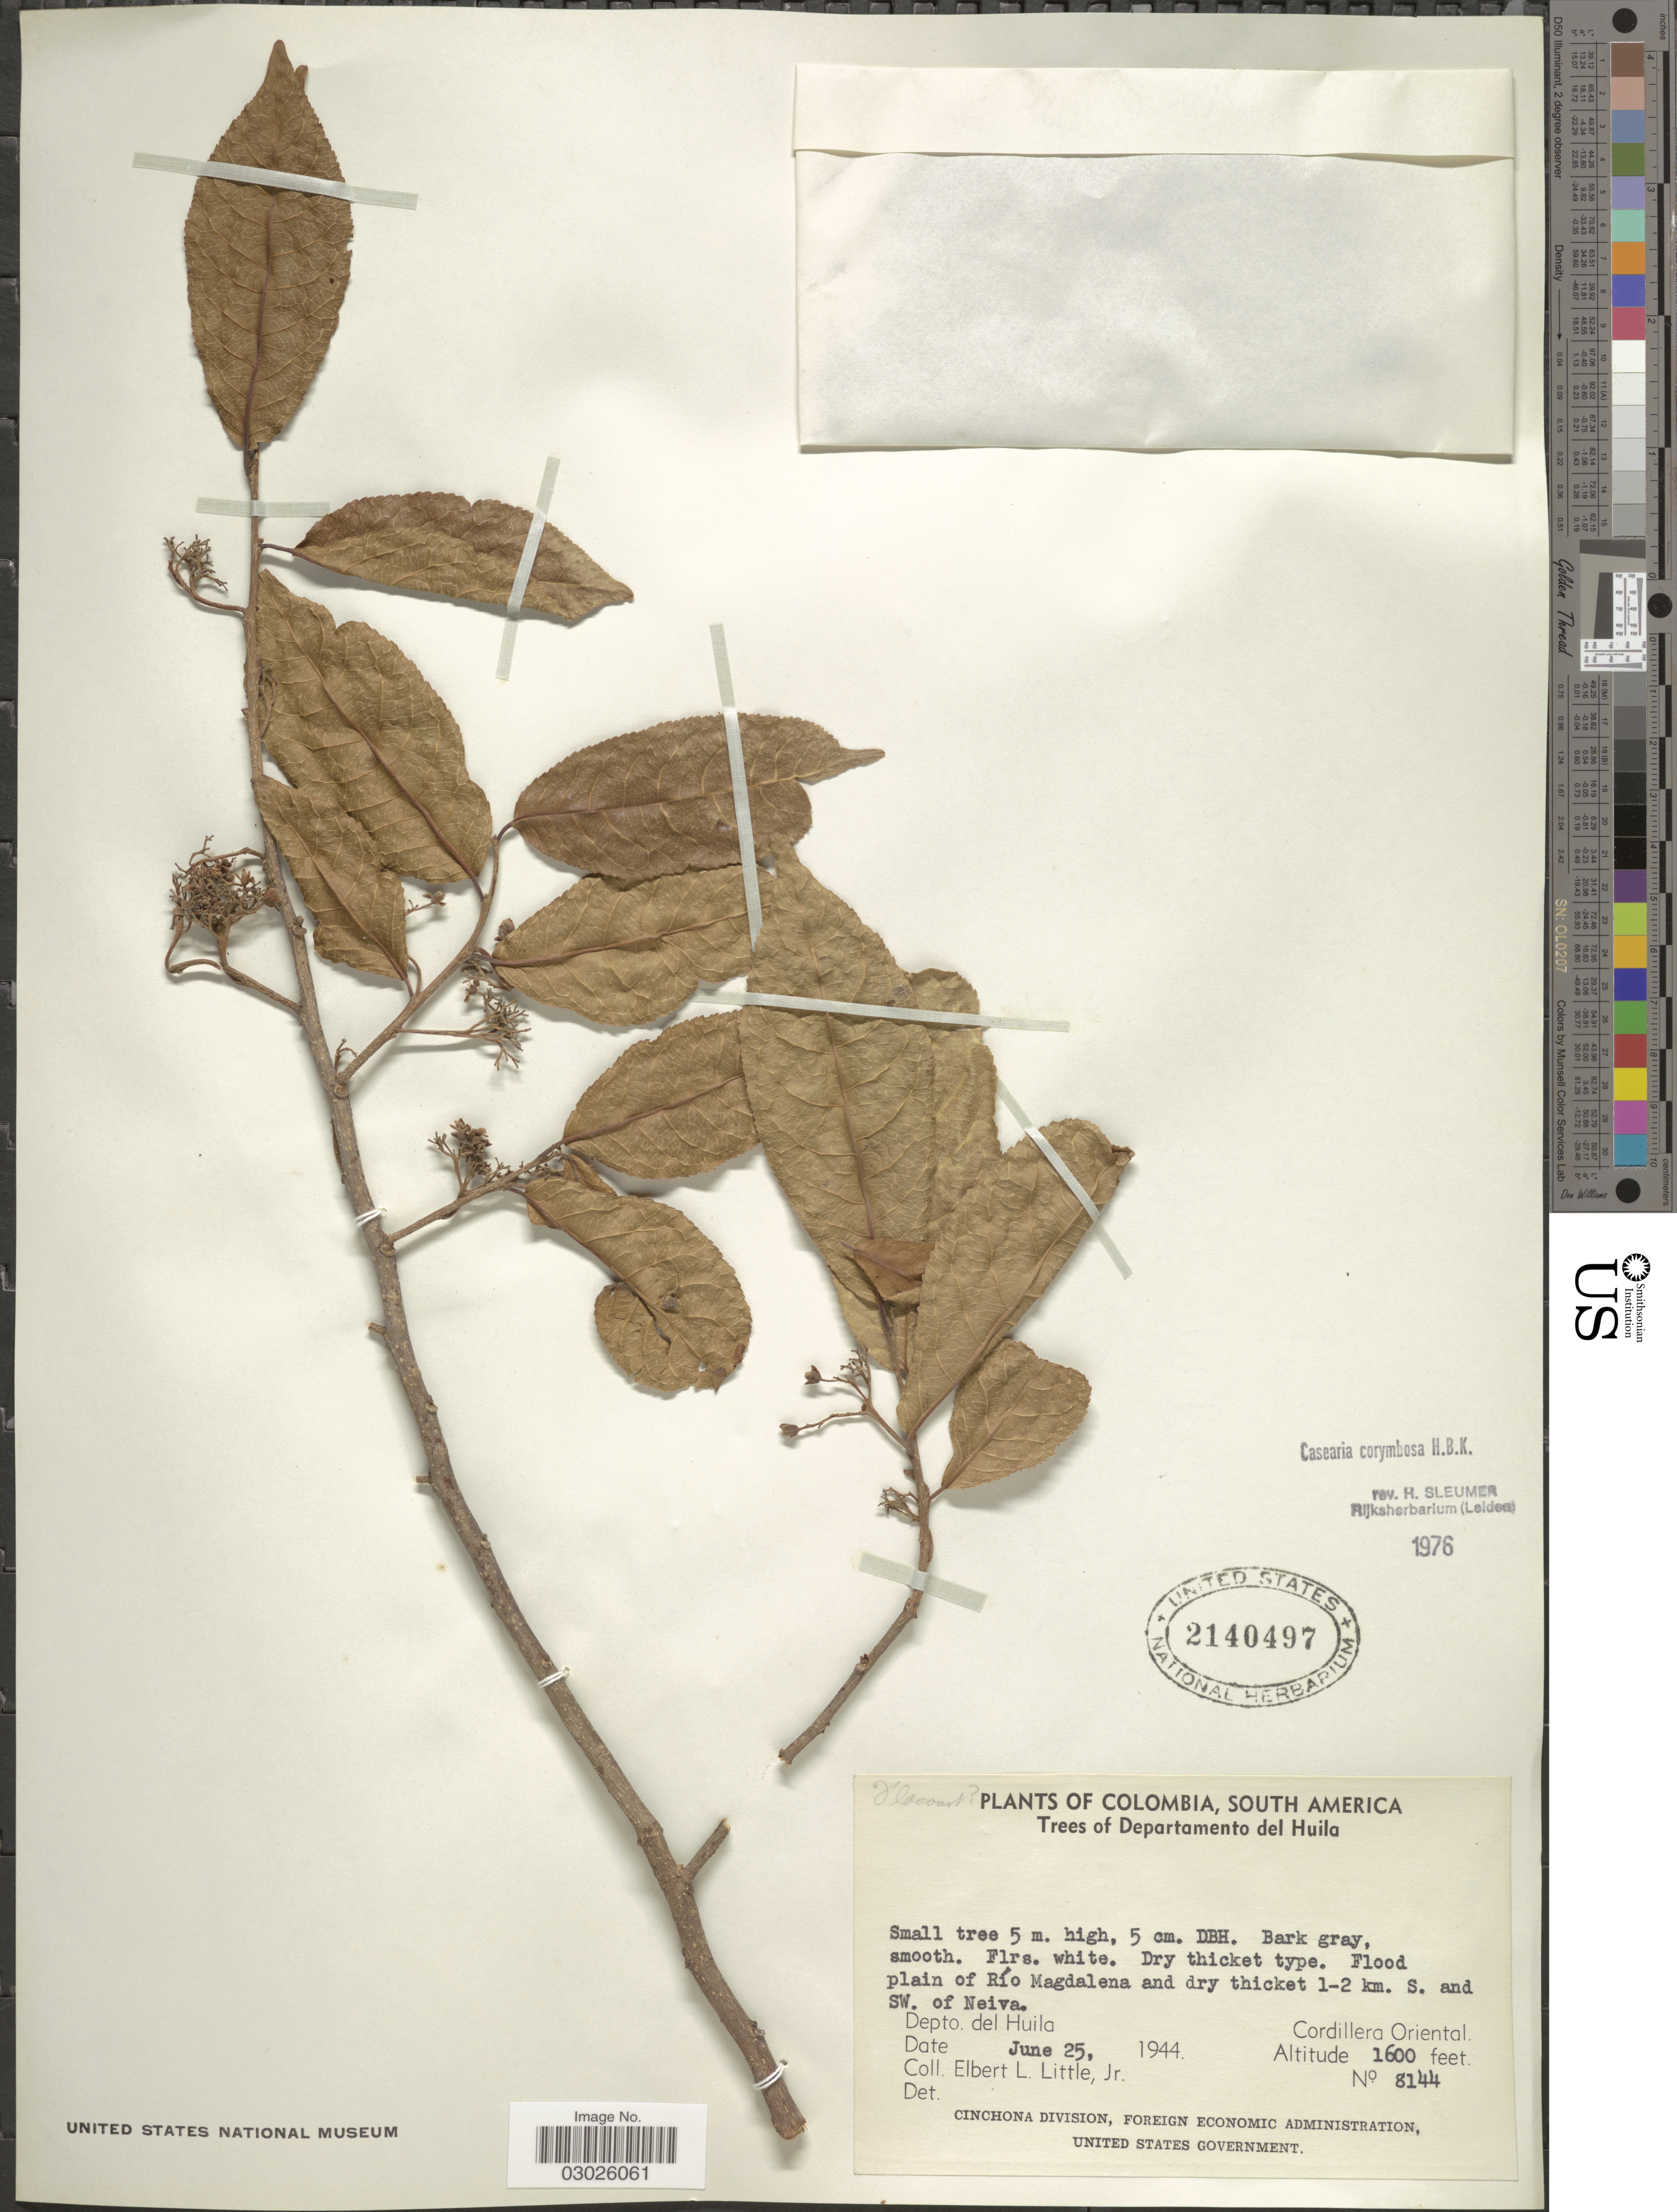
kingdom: Plantae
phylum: Tracheophyta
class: Magnoliopsida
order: Malpighiales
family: Salicaceae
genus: Casearia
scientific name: Casearia corymbosa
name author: Kunth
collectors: E. L. Little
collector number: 8144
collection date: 1944-06-25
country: Colombia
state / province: Huila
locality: Trees of Departamento del Huila. Flood plain of Río Magdalena and dry thicket 1-2 km. S. and SW. of Neiva. Depto. del Huila. Cordillera Oriental.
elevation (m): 488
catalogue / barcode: US 2140497